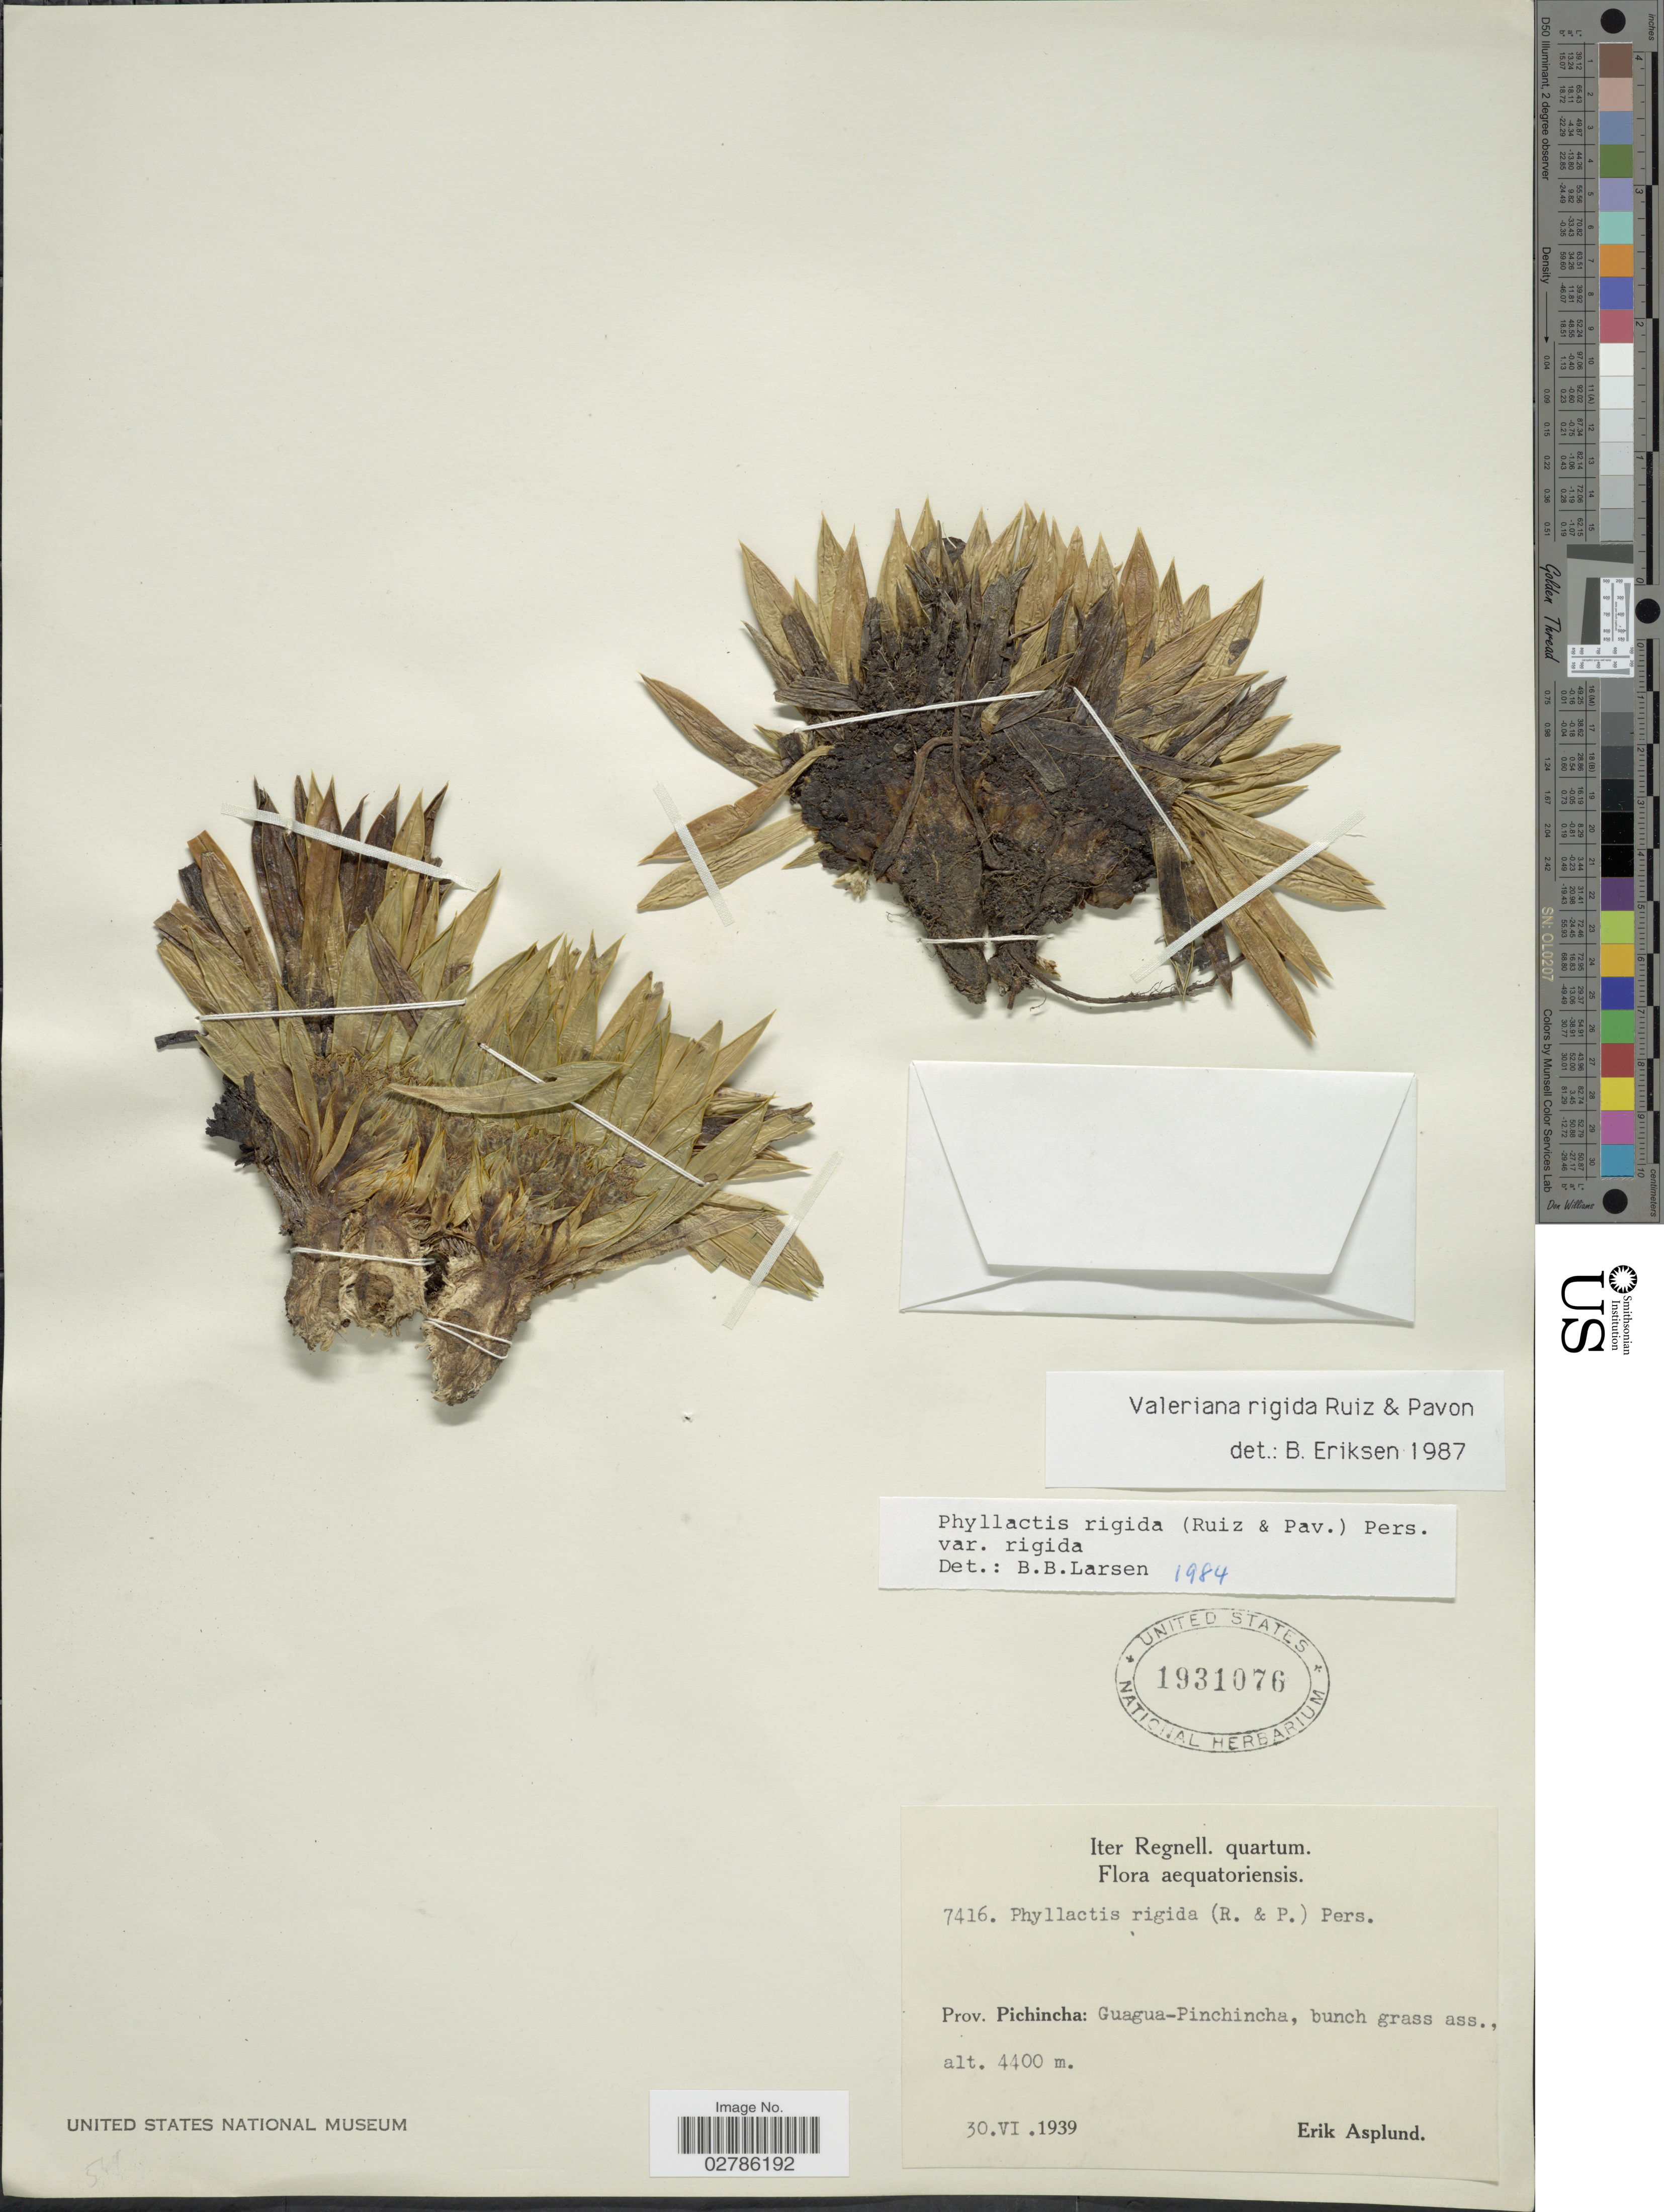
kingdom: Plantae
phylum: Tracheophyta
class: Magnoliopsida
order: Dipsacales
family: Caprifoliaceae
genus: Phyllactis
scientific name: Phyllactis rigida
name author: (Ruiz & Pav.) Pers.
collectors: E. Asplund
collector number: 7416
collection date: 1939-06-30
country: Ecuador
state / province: Pichincha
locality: Guagua-Pinchincha, bunch grass ass.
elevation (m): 4400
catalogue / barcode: US 1931076